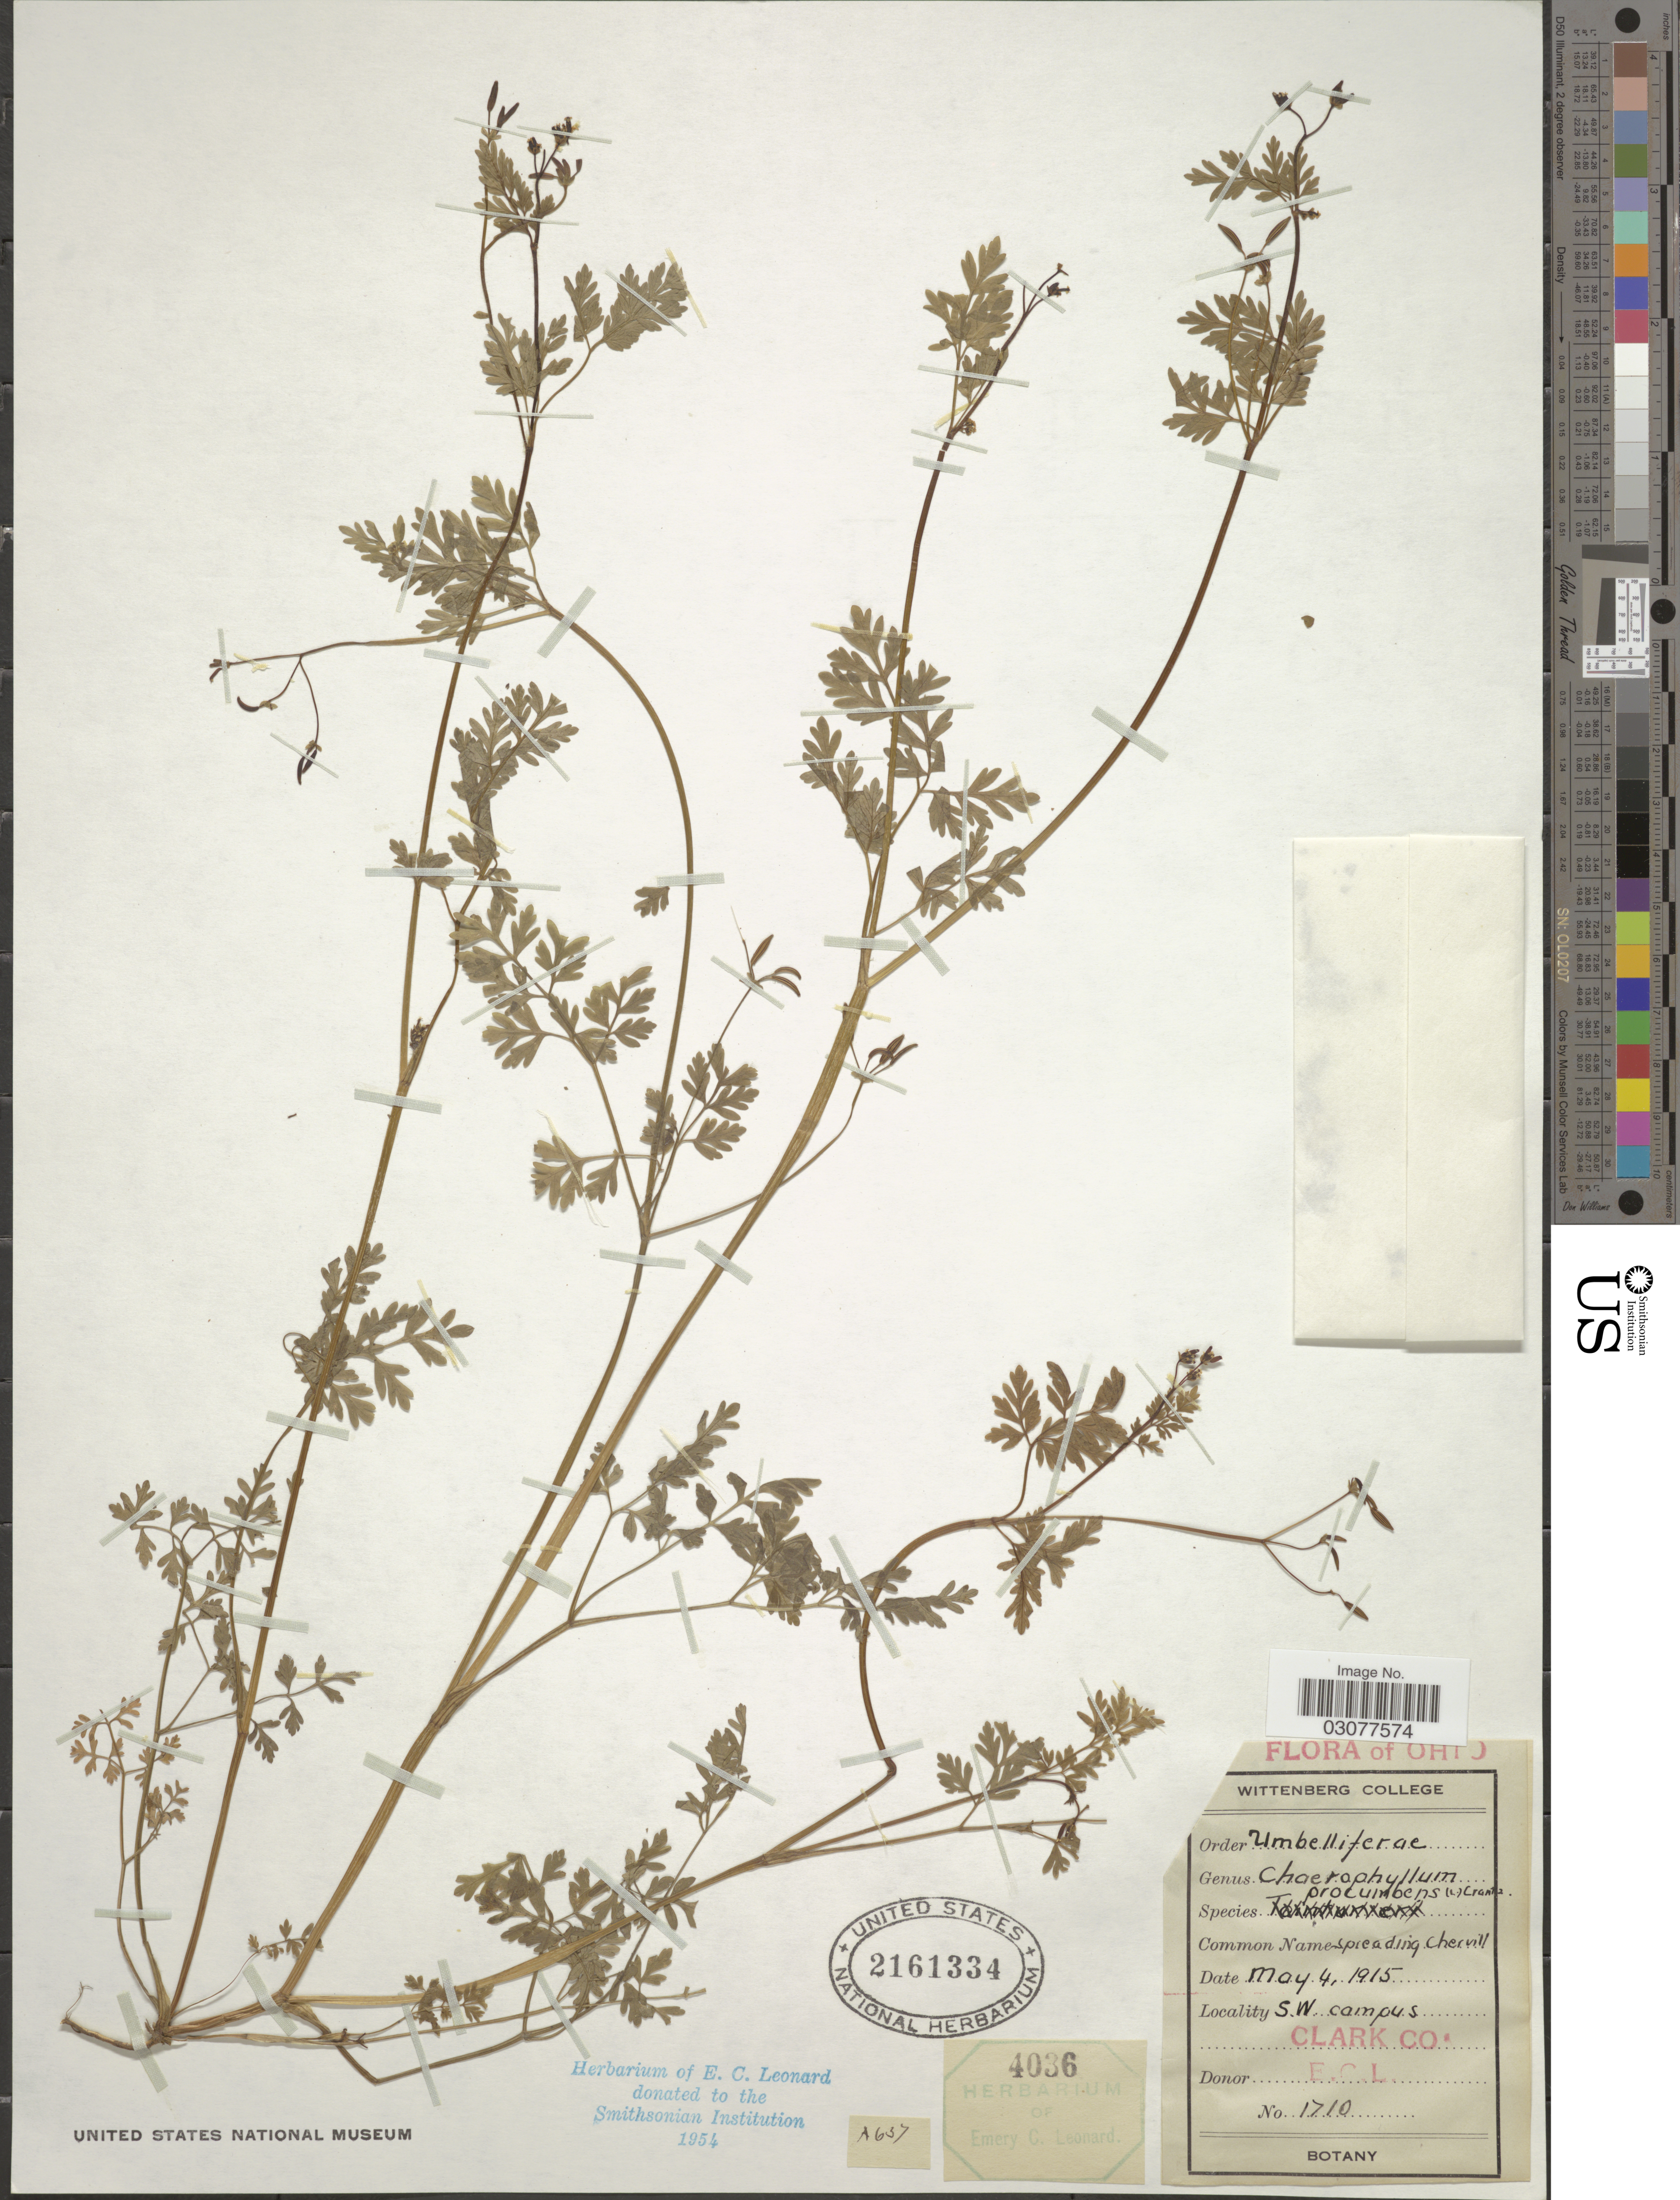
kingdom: Plantae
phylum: Tracheophyta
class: Magnoliopsida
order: Apiales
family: Apiaceae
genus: Chaerophyllum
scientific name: Chaerophyllum procumbens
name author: (L.) Crantz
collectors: E. C. Leonard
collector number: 1710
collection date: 1915-05-04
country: United States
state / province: Ohio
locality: S.W. campus, Clark Co.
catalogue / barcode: US 2161334